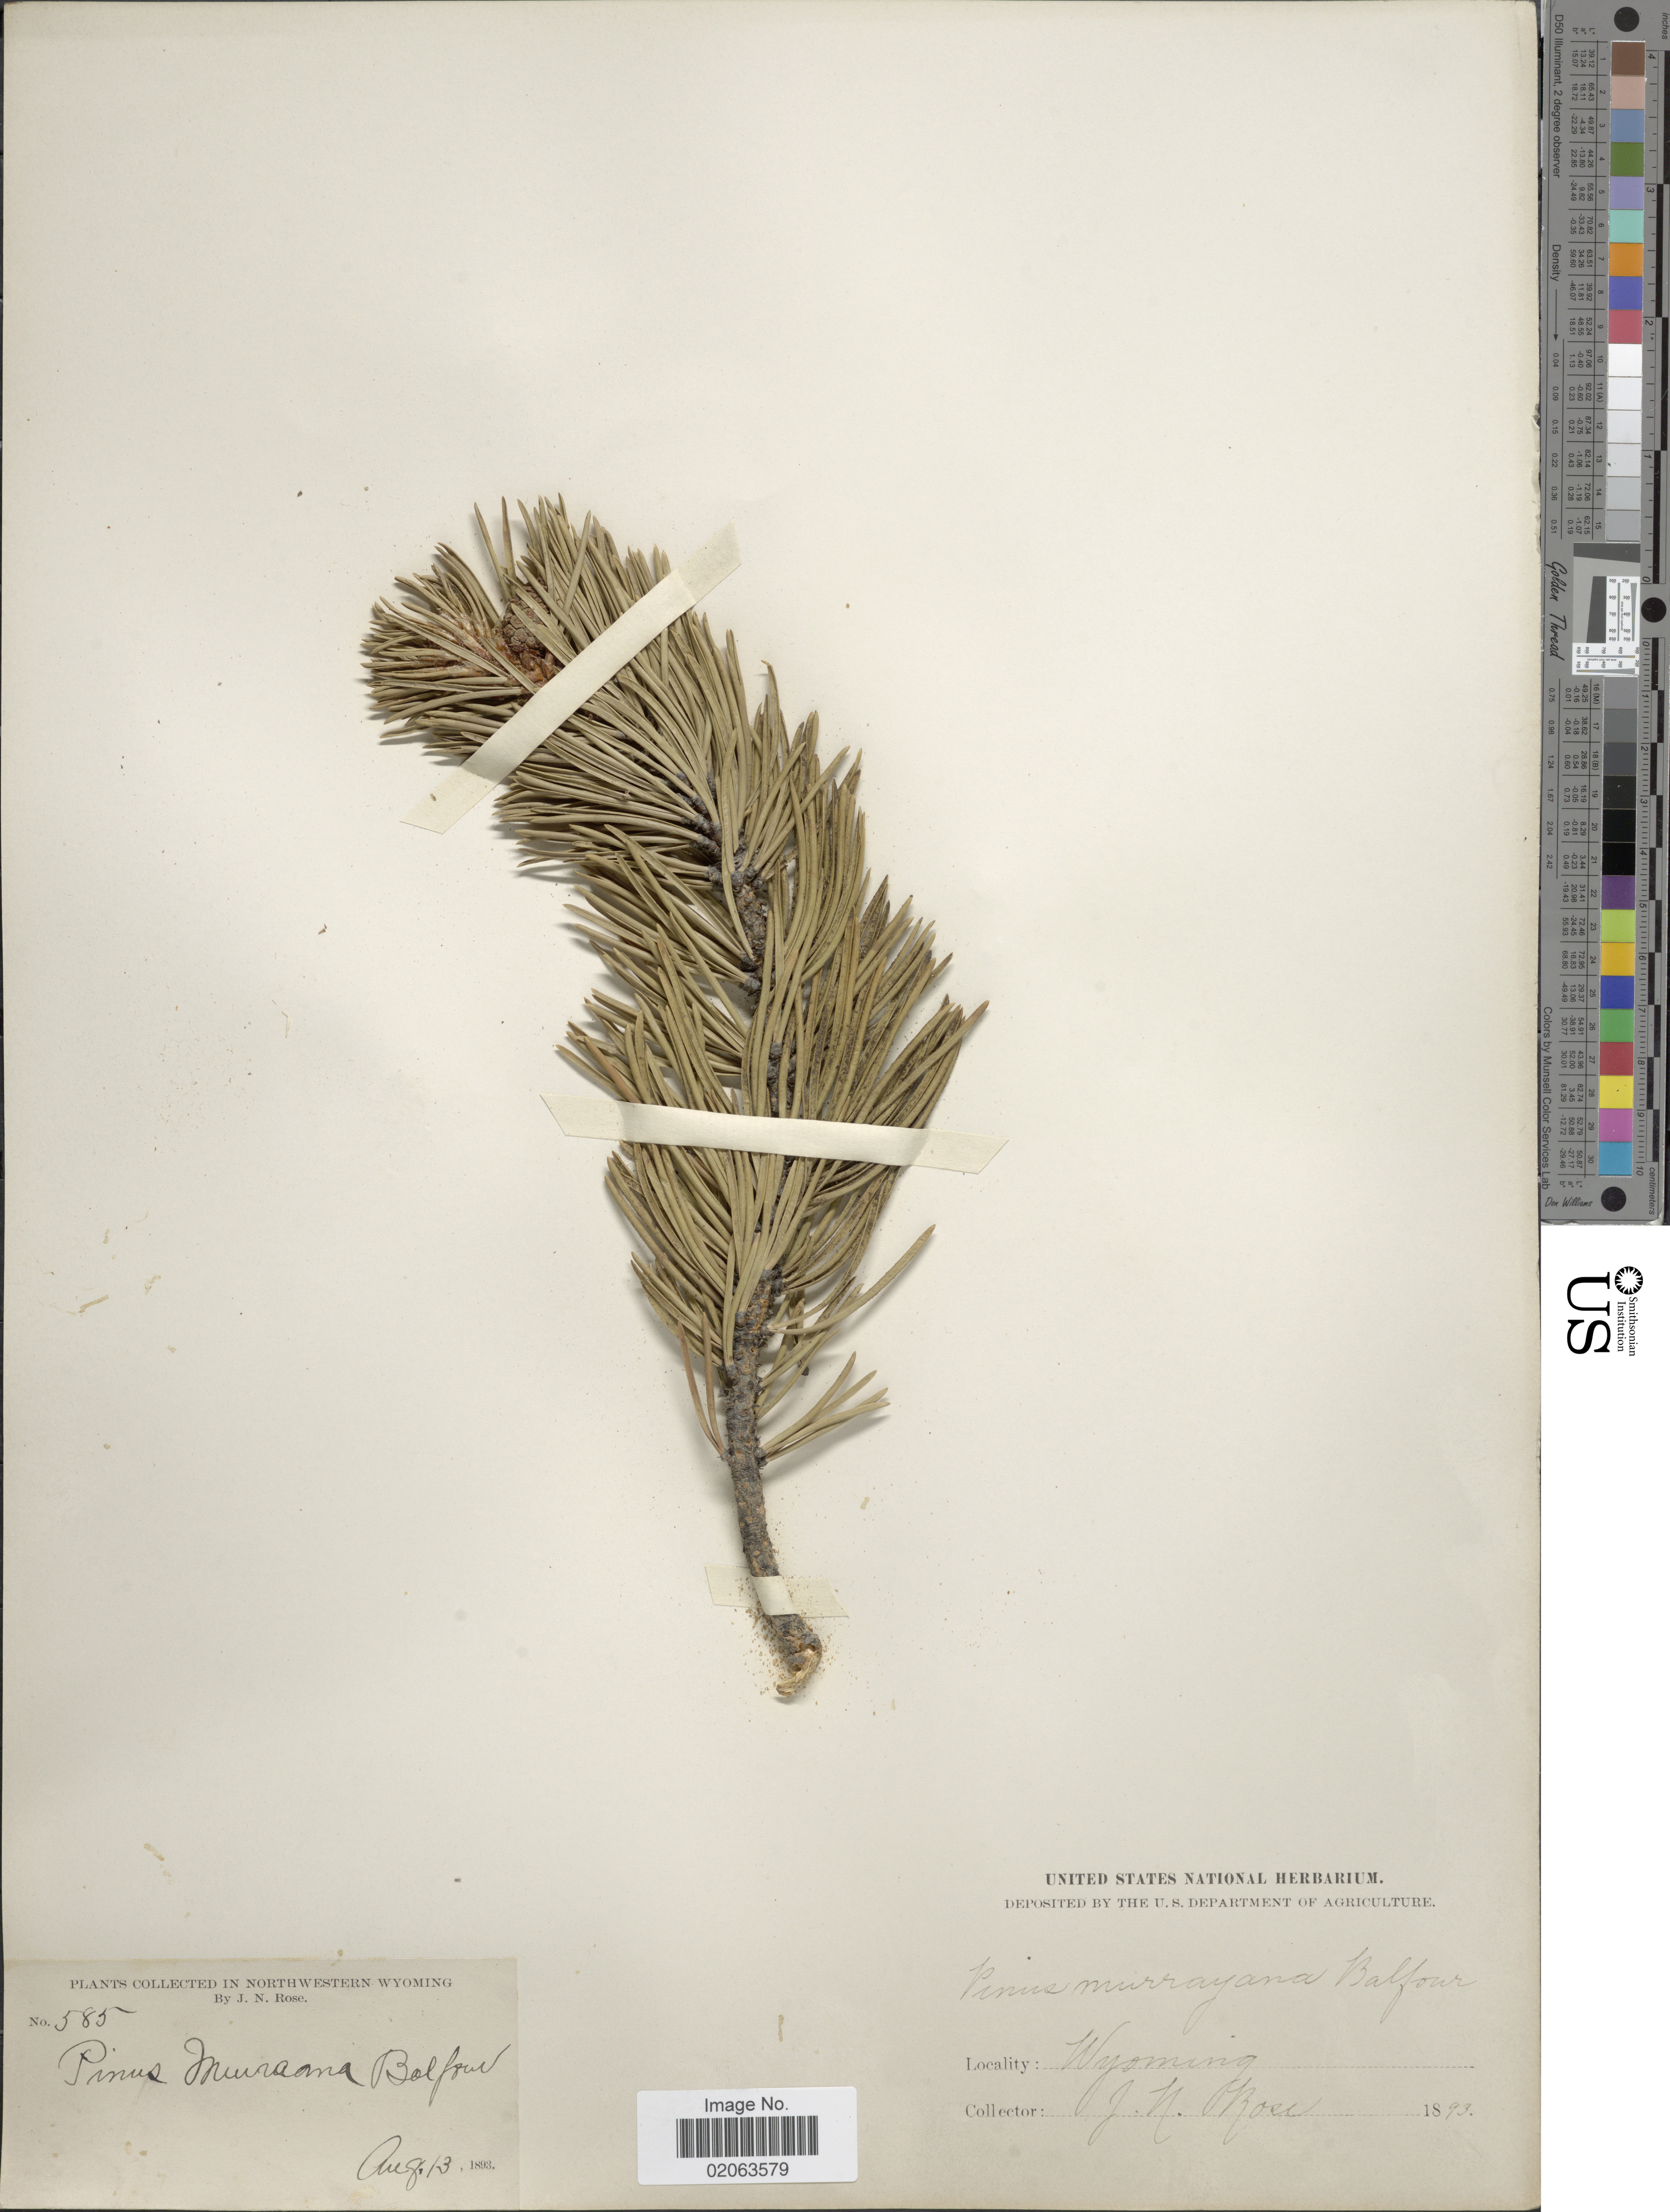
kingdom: Plantae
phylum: Tracheophyta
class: Pinopsida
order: Pinales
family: Pinaceae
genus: Pinus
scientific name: Pinus contorta var. latifolia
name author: Engelm. ex S. Watson in C. King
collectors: J. N. Rose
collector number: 585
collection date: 1893-08-13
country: United States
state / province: Wyoming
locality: Northwestern Wyoming.